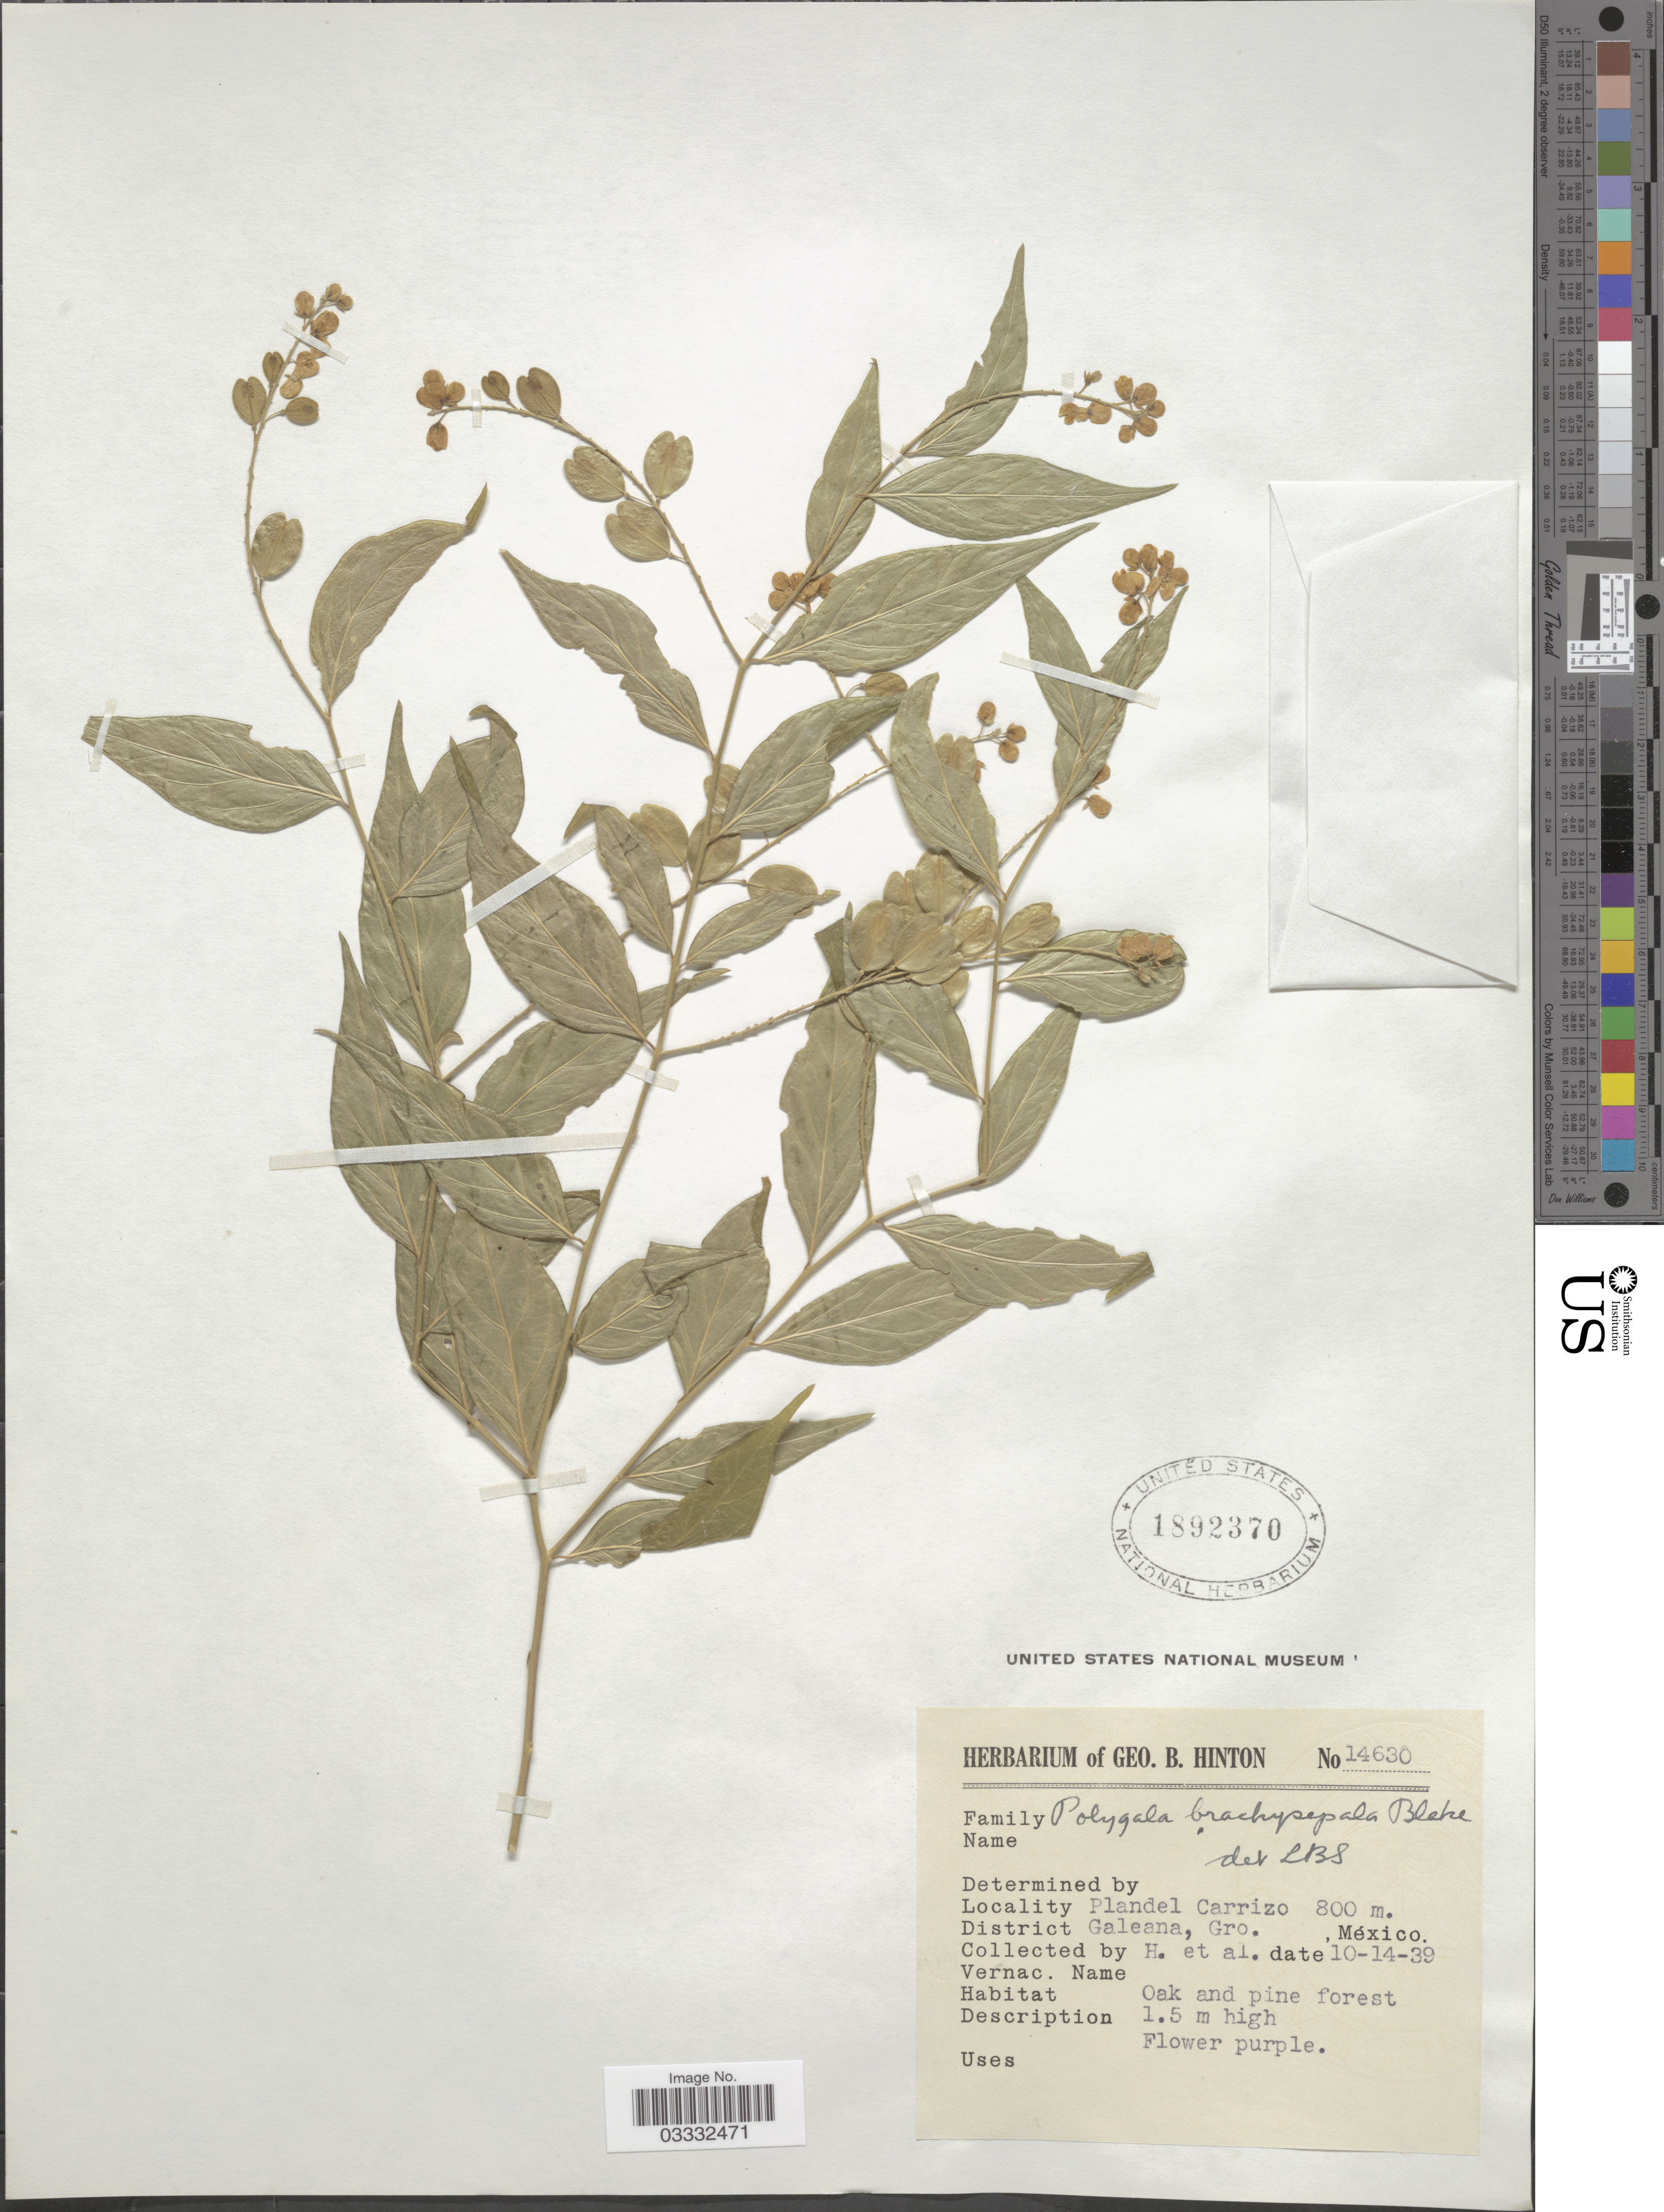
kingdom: Plantae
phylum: Tracheophyta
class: Magnoliopsida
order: Fabales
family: Polygalaceae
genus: Polygala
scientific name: Polygala brachysepala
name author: S.F. Blake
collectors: G. B. Hinton & et al.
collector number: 14630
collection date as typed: Transcribed d/m/y: 14/10/39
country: Mexico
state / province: Guerrero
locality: Plandel Carrizo. District Galeana.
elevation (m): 800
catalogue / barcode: US 1892370